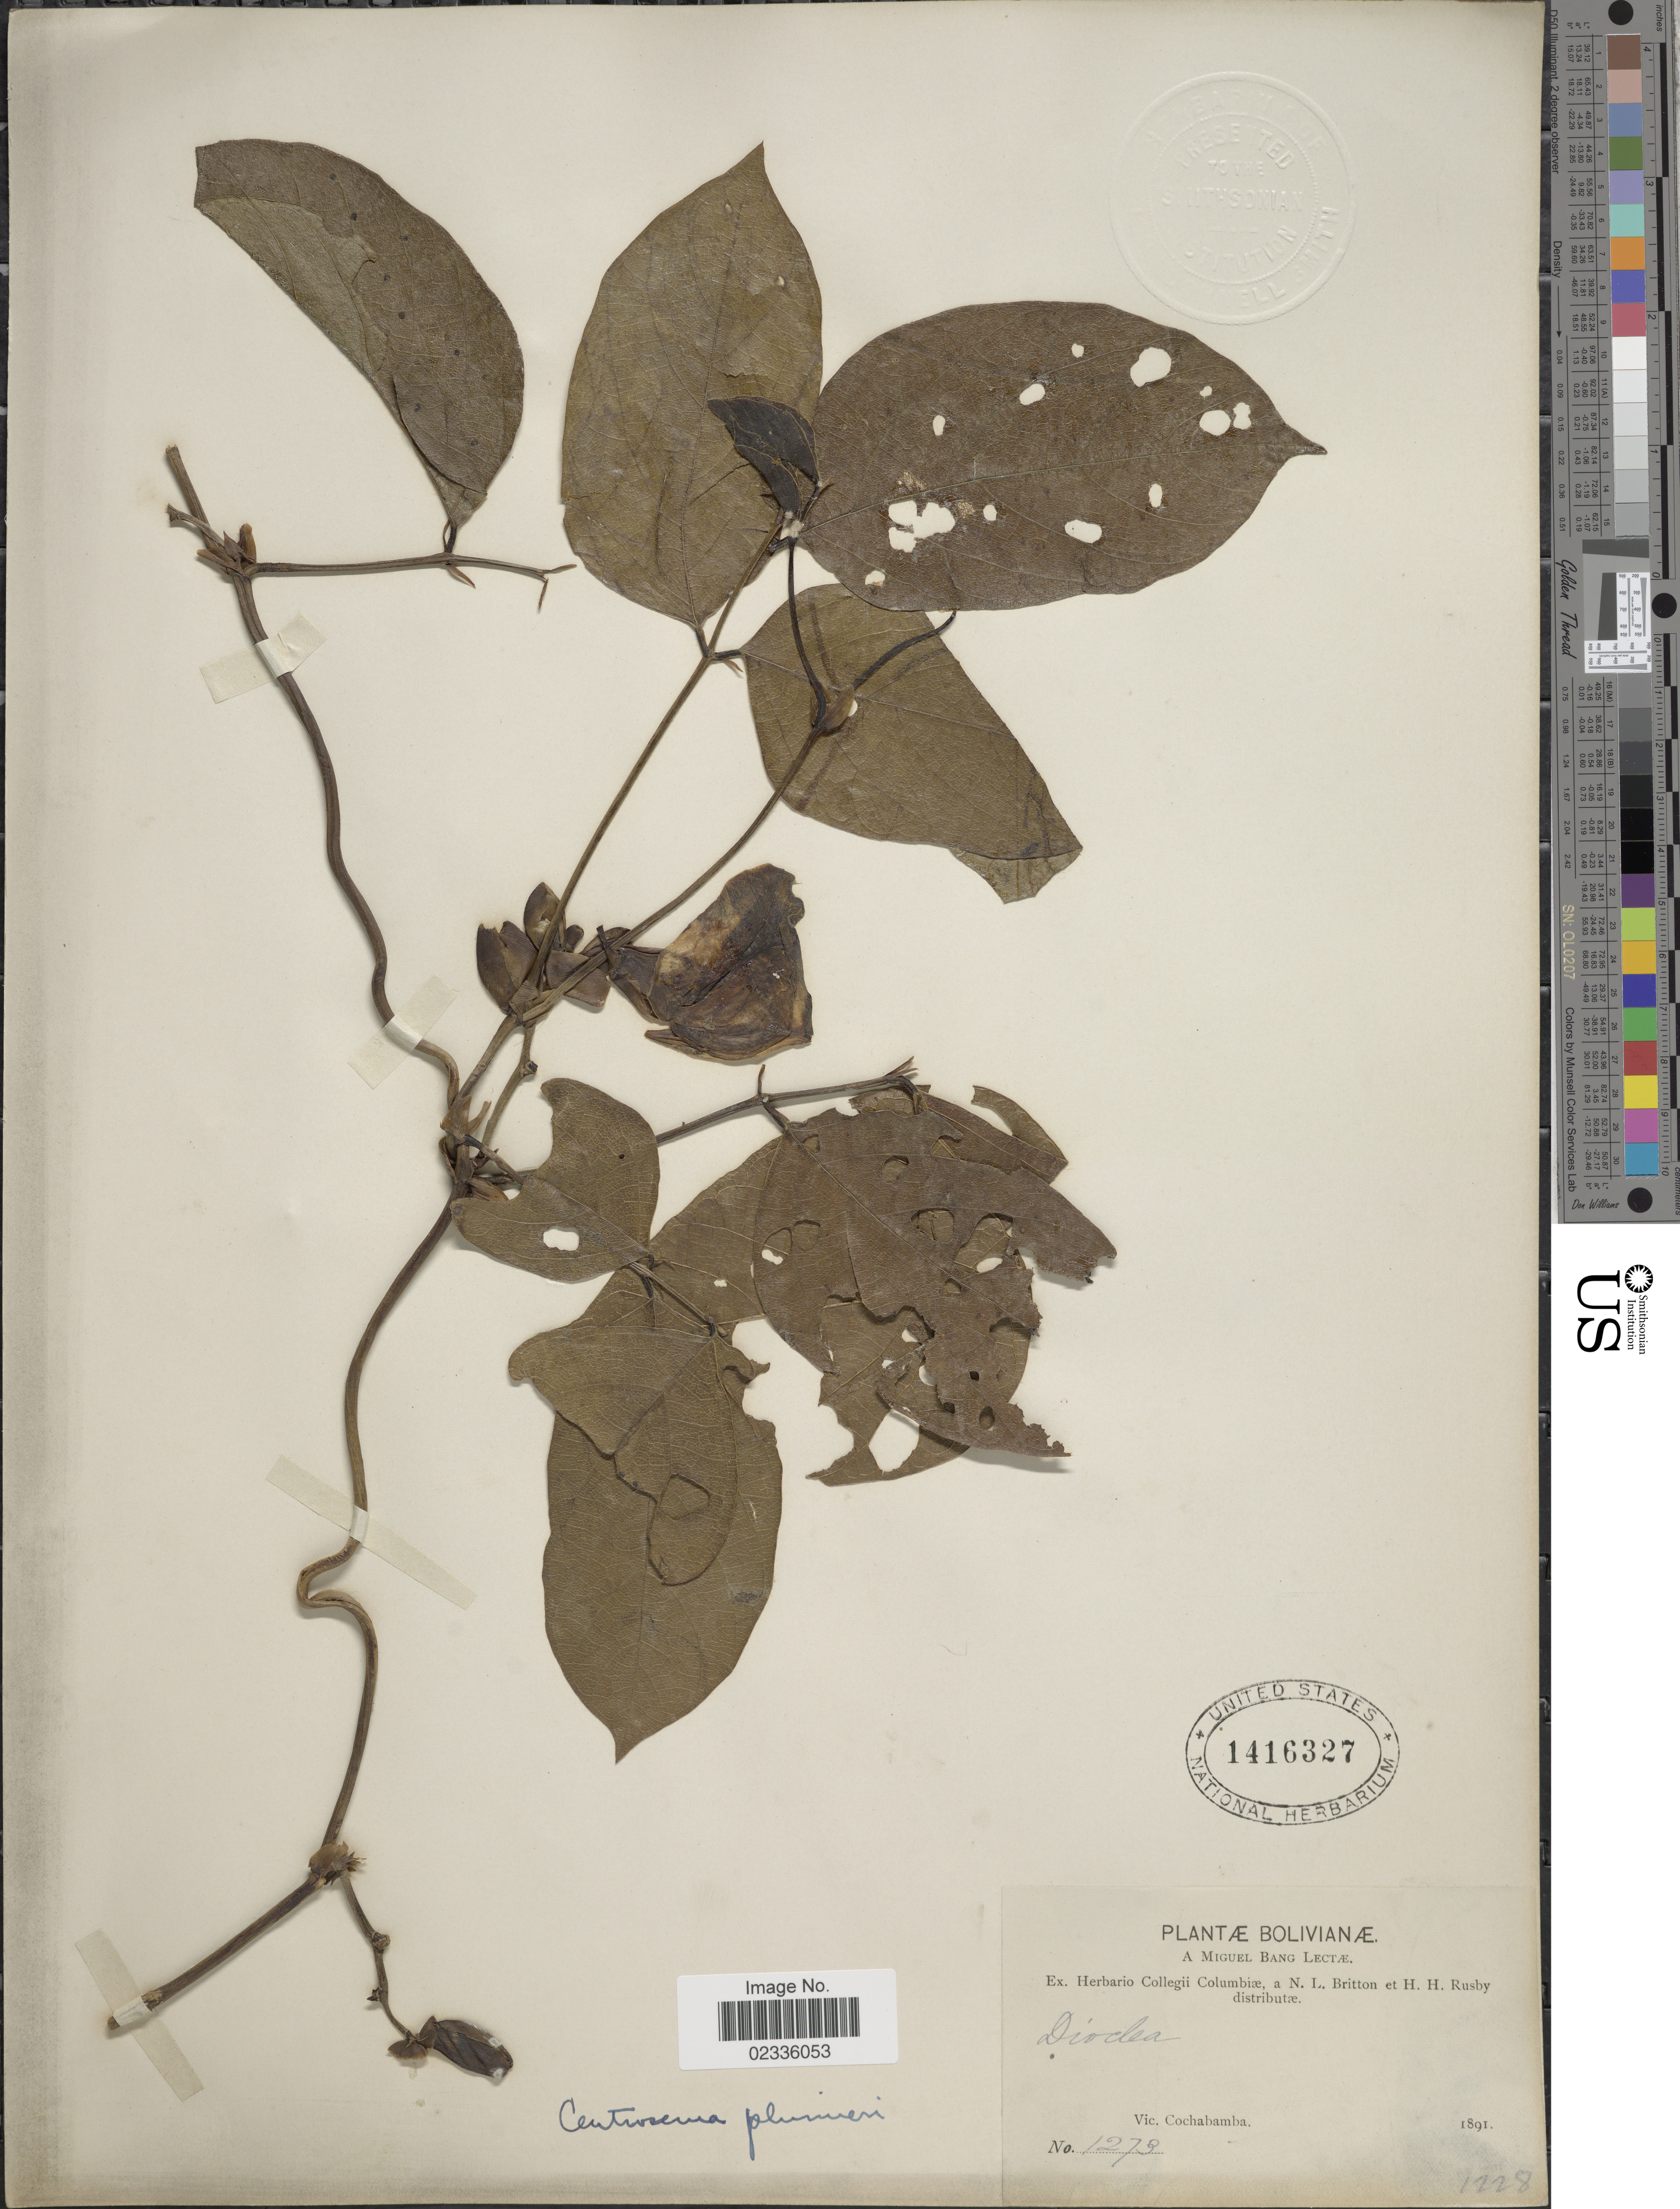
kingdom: Plantae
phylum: Tracheophyta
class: Magnoliopsida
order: Fabales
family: Fabaceae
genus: Centrosema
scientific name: Centrosema plumieri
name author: (Turpin ex Pers.) Benth.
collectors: M. Bang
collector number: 1273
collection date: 1891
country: Bolivia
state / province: Cochabamba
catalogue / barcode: US 1416327